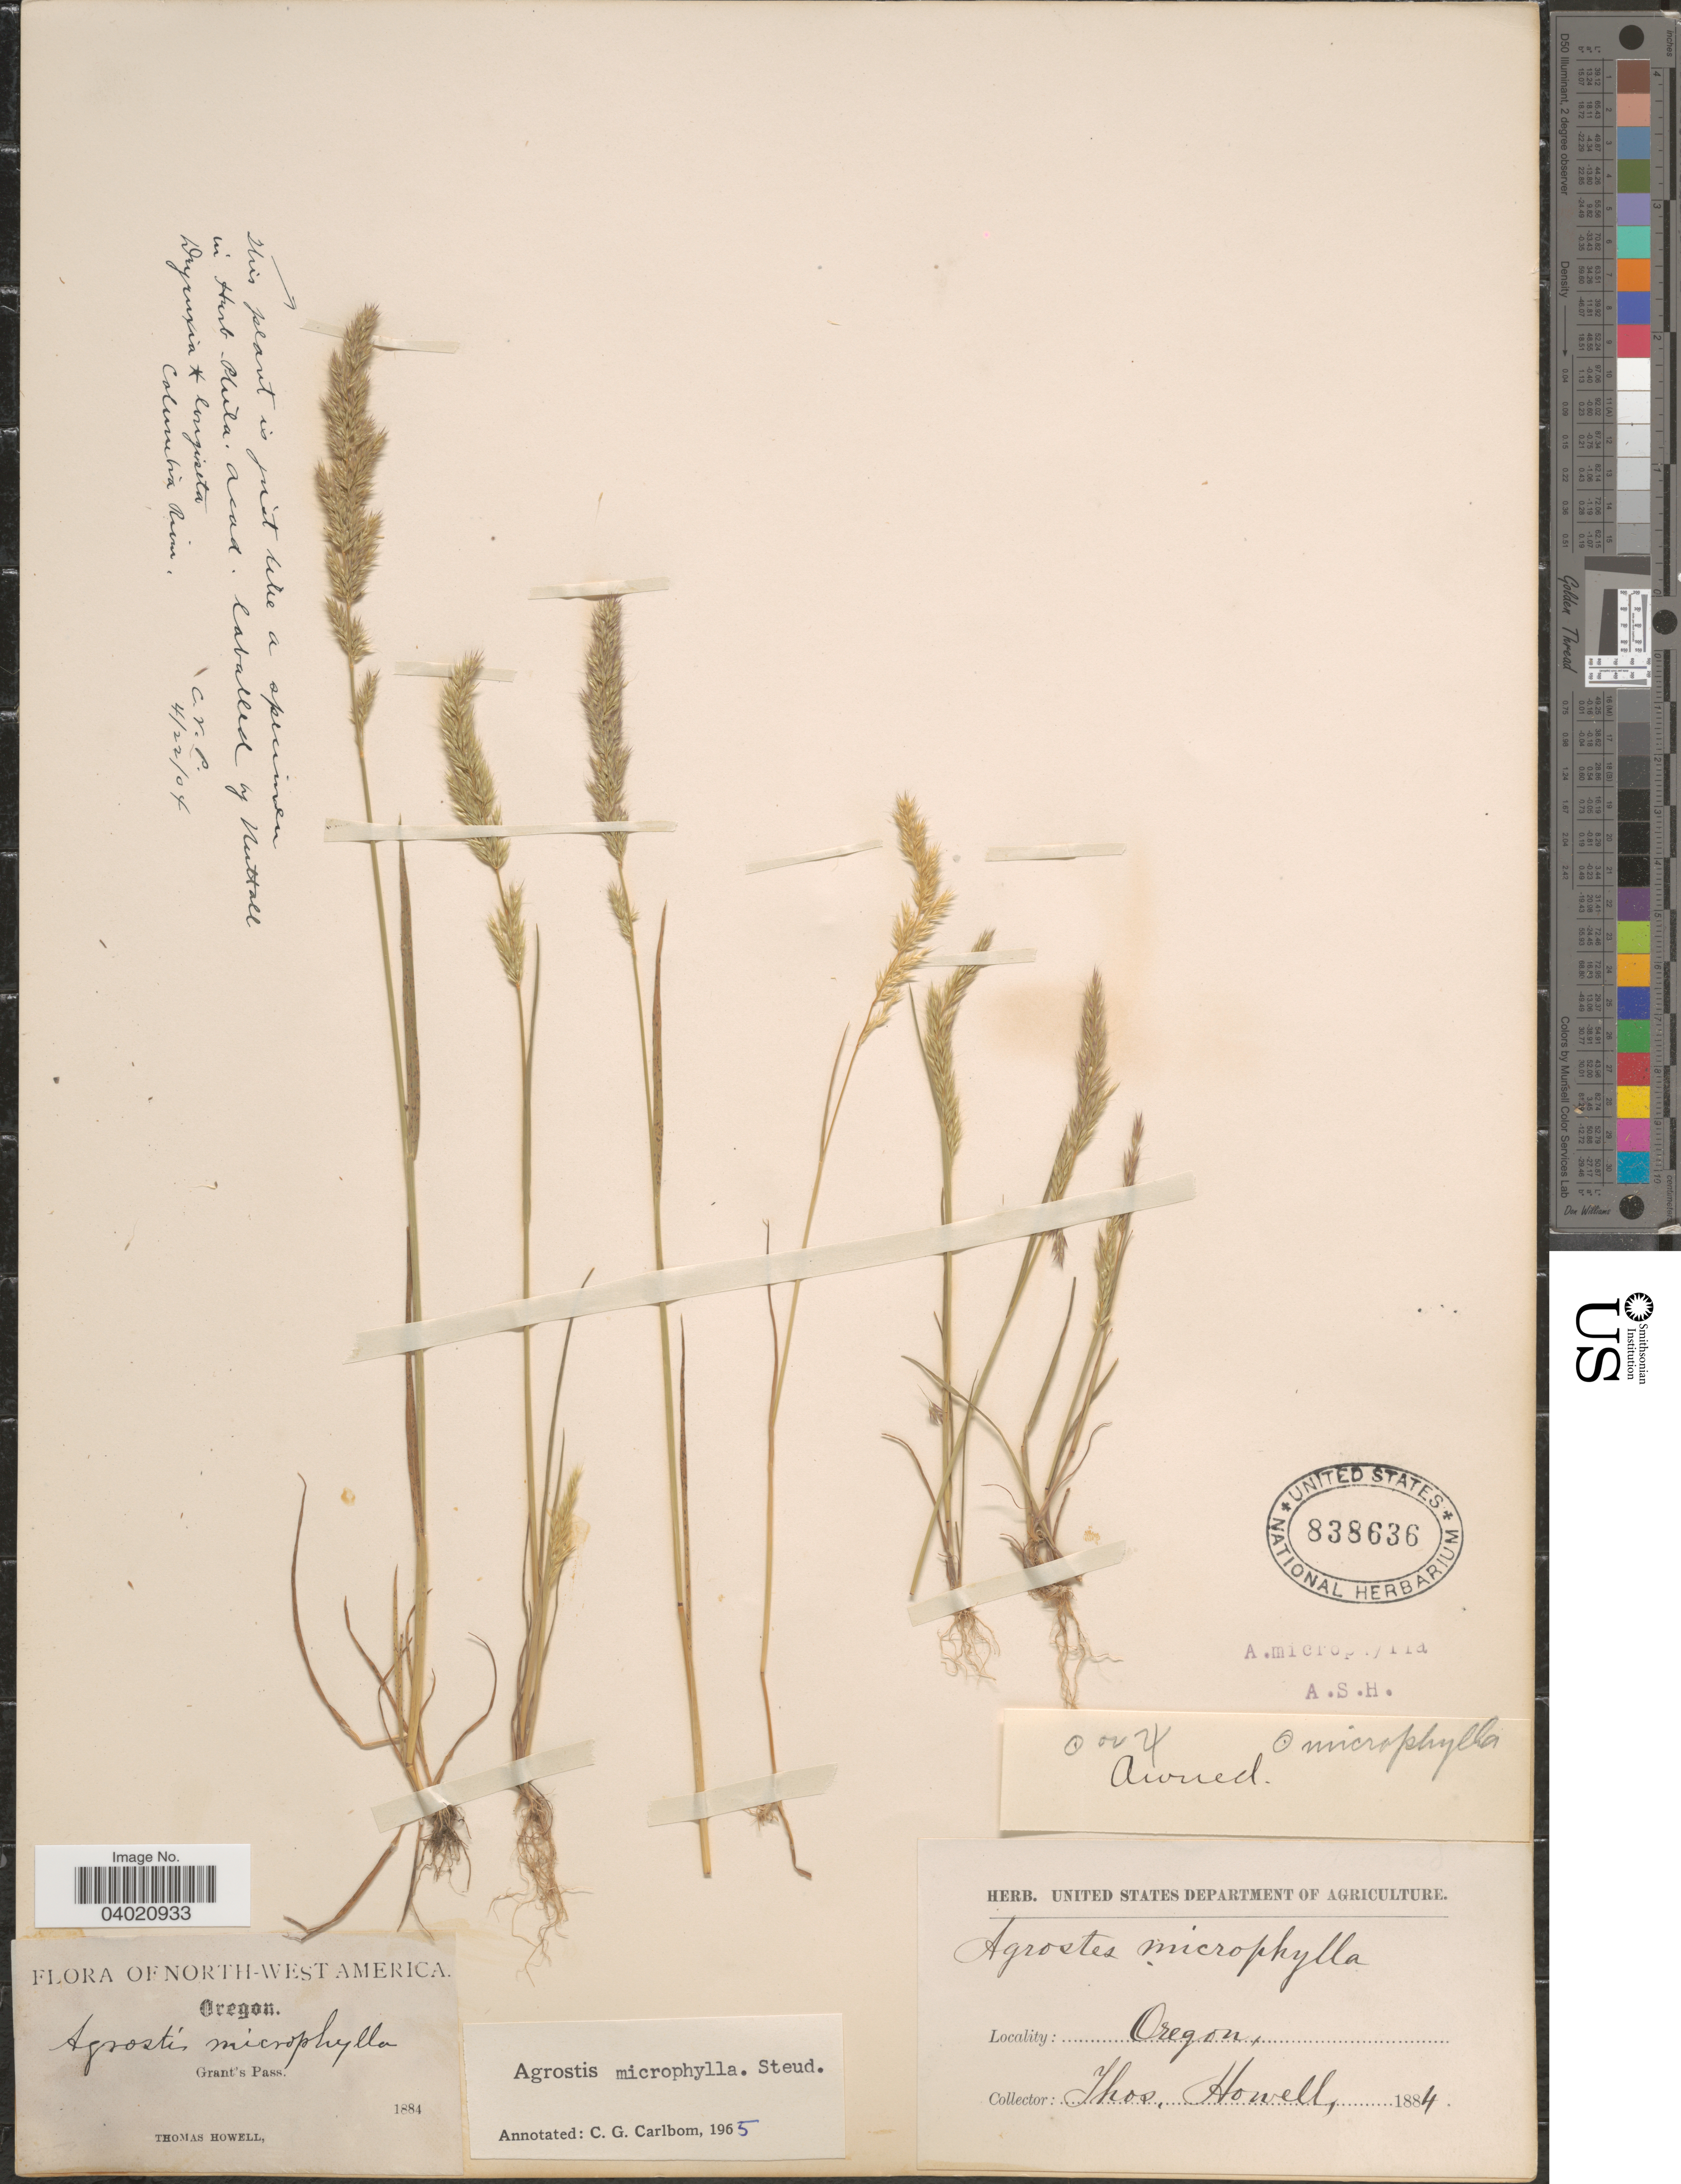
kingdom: Plantae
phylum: Tracheophyta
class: Liliopsida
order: Poales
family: Poaceae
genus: Agrostis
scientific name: Agrostis microphylla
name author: Steud.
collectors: T. Howell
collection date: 1884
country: United States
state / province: Oregon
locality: Grant's Pass.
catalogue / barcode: US 838636